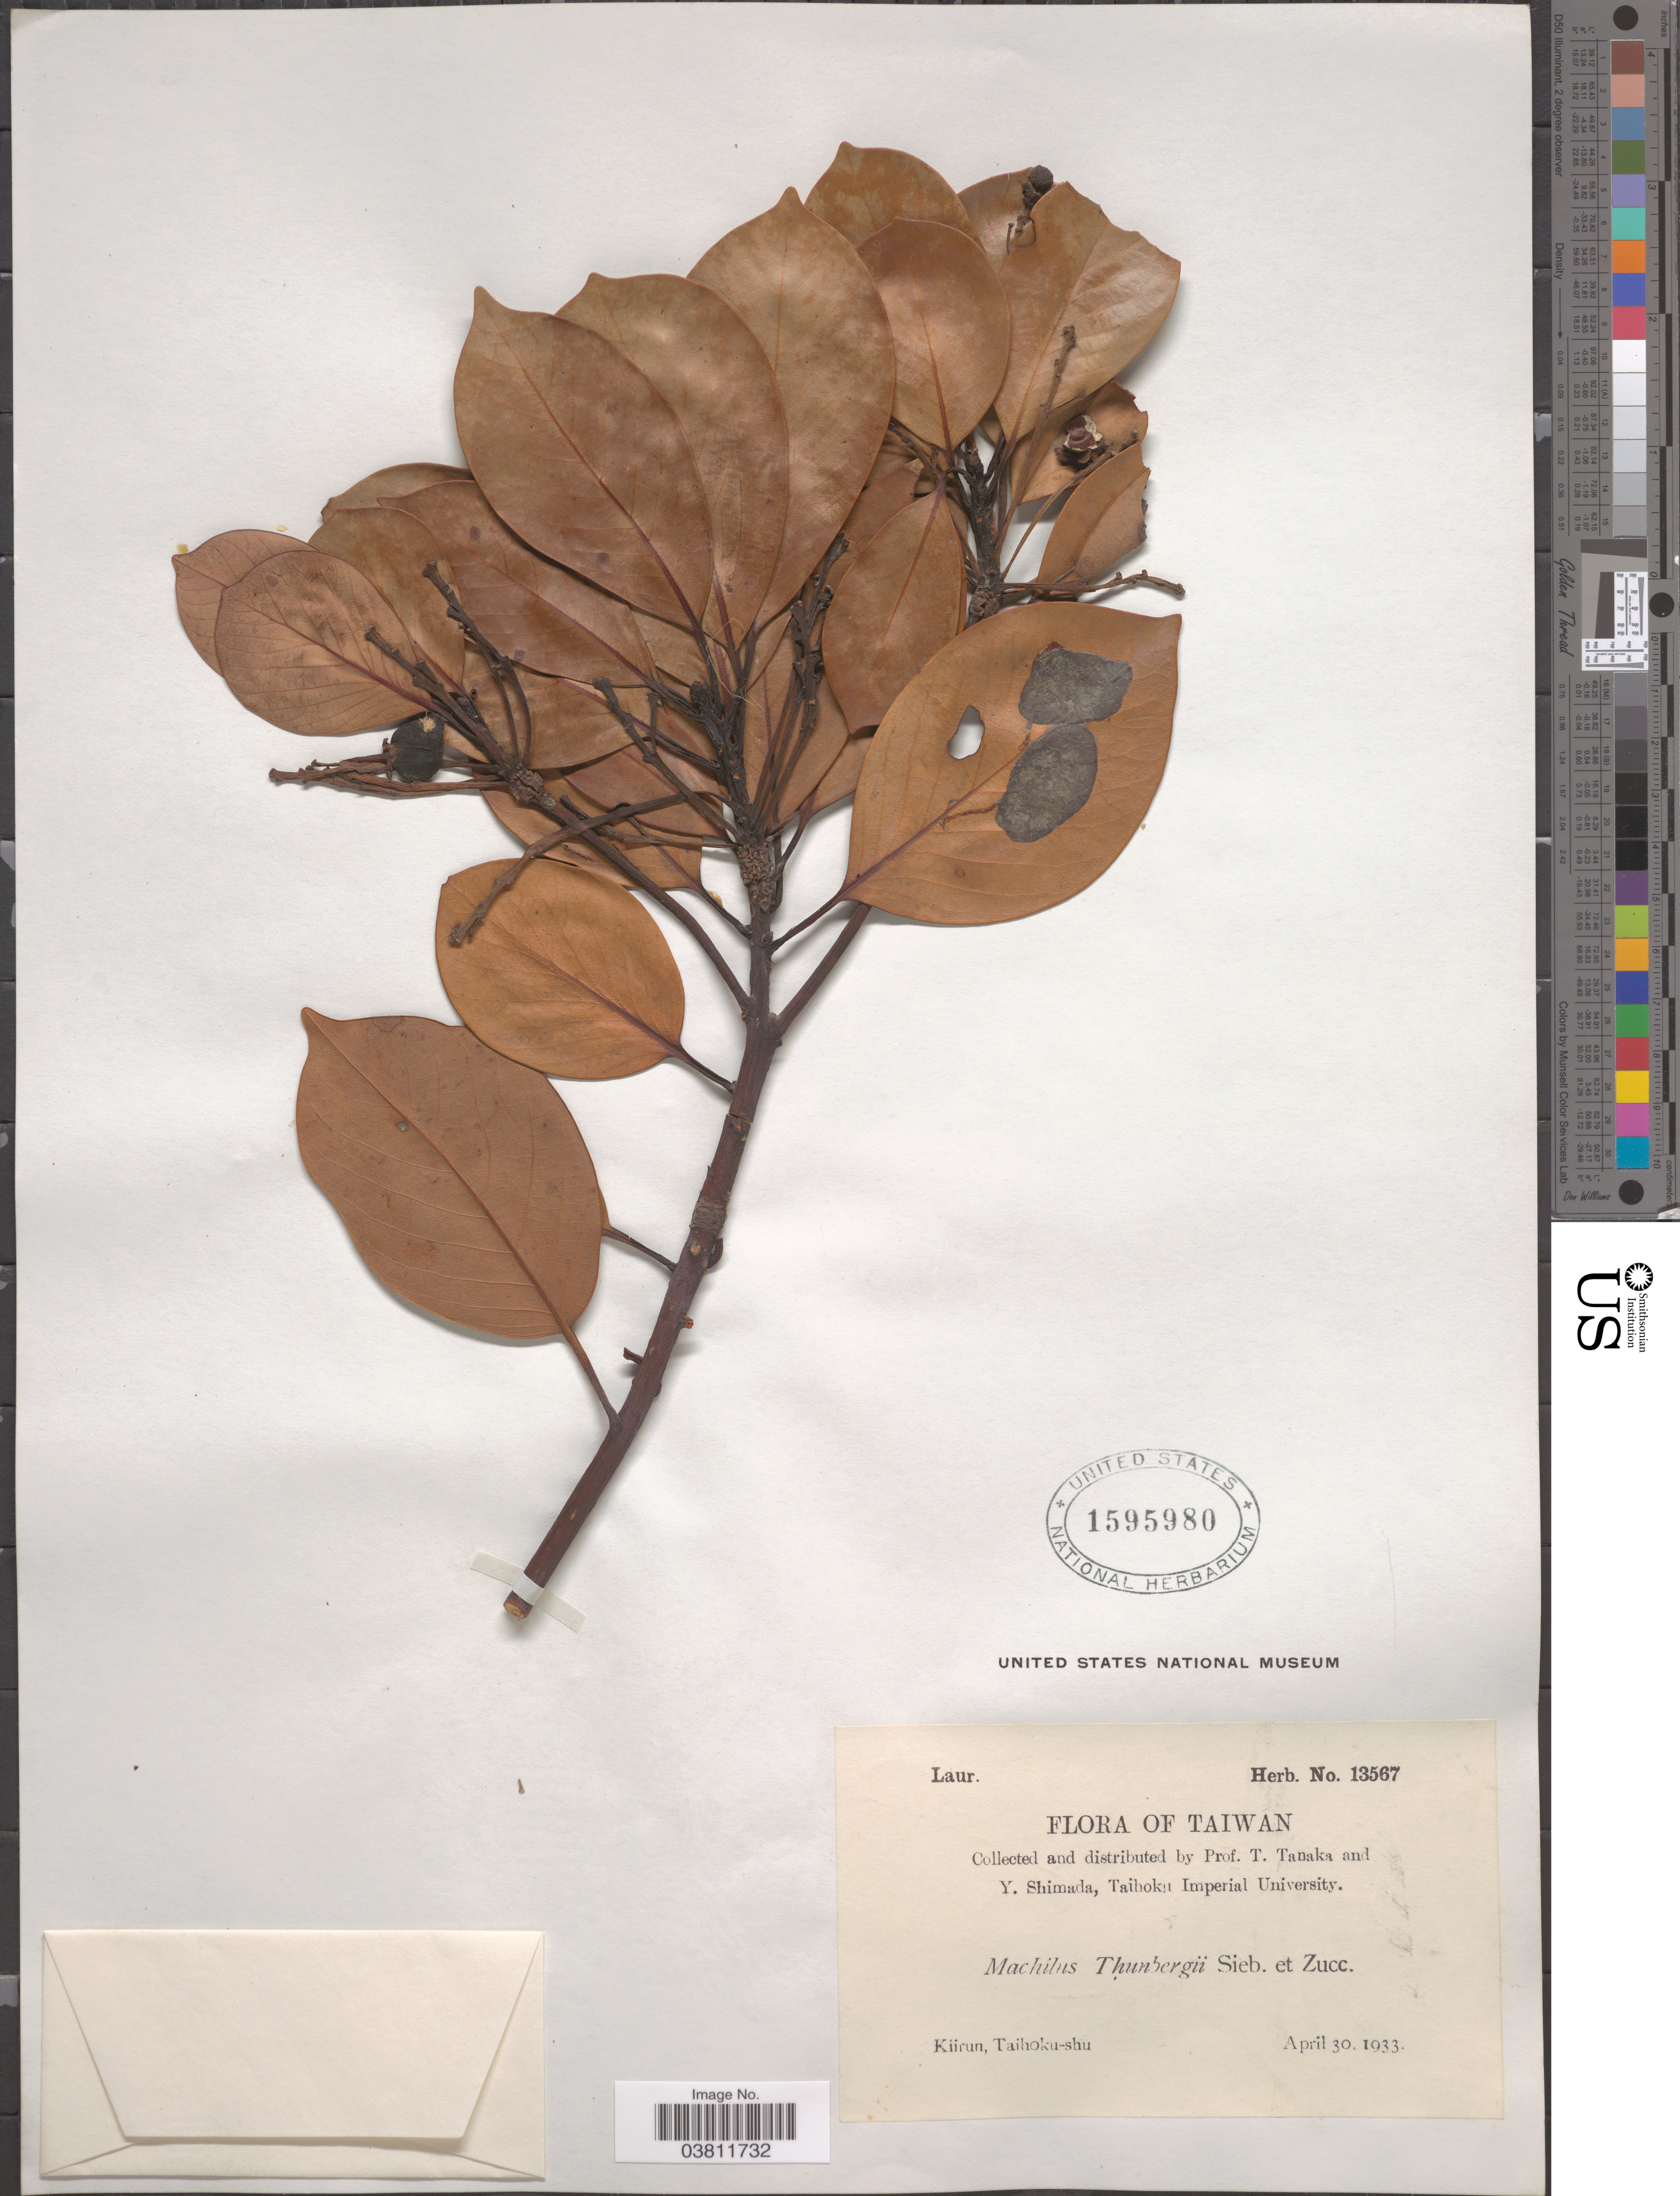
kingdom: Plantae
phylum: Tracheophyta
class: Magnoliopsida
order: Laurales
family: Lauraceae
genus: Machilus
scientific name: Machilus thunbergii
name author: Siebold & Zucc.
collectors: T. Tanaka & Y. Shimada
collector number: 13567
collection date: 1933-04-30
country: Taiwan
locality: Kiirun, Taihoku-shu.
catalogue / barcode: US 1595980